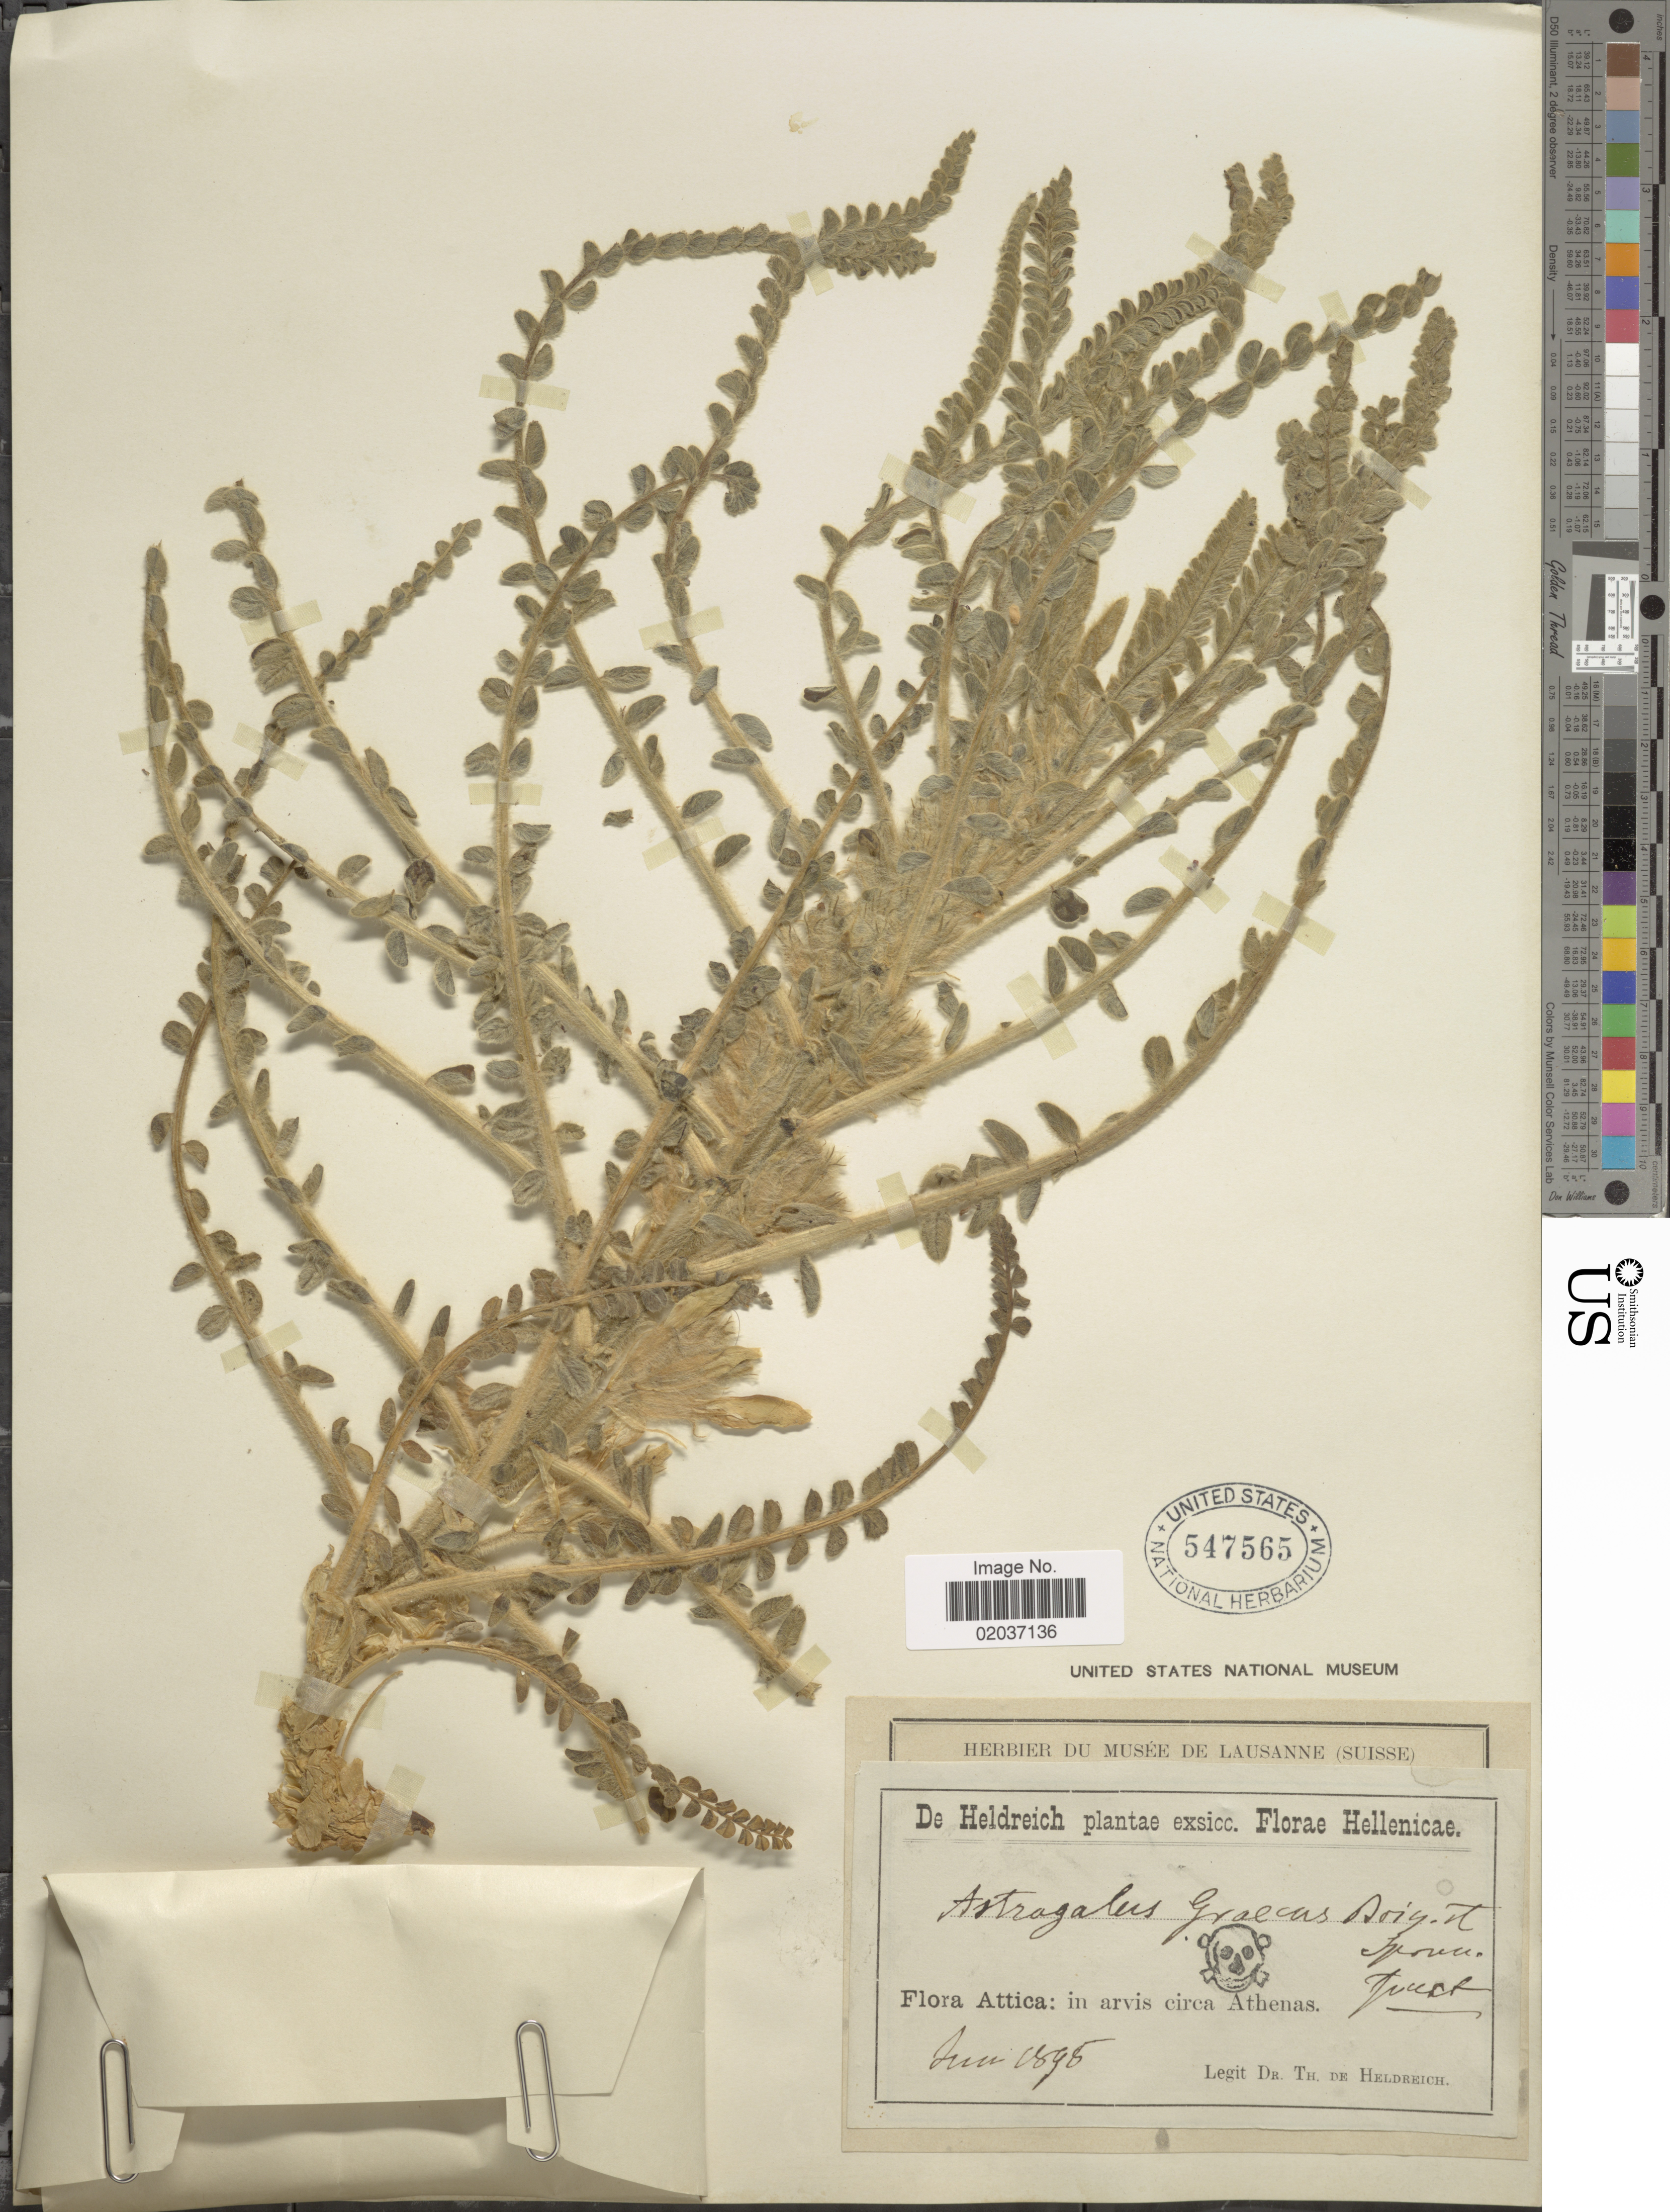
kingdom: Plantae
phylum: Tracheophyta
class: Magnoliopsida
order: Fabales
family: Fabaceae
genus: Astragalus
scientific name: Astragalus graecus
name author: Boiss.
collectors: T. De Heldreich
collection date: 1895-06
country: Greece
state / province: Attica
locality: Attica: in arvis circa Athenas.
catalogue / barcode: US 547565